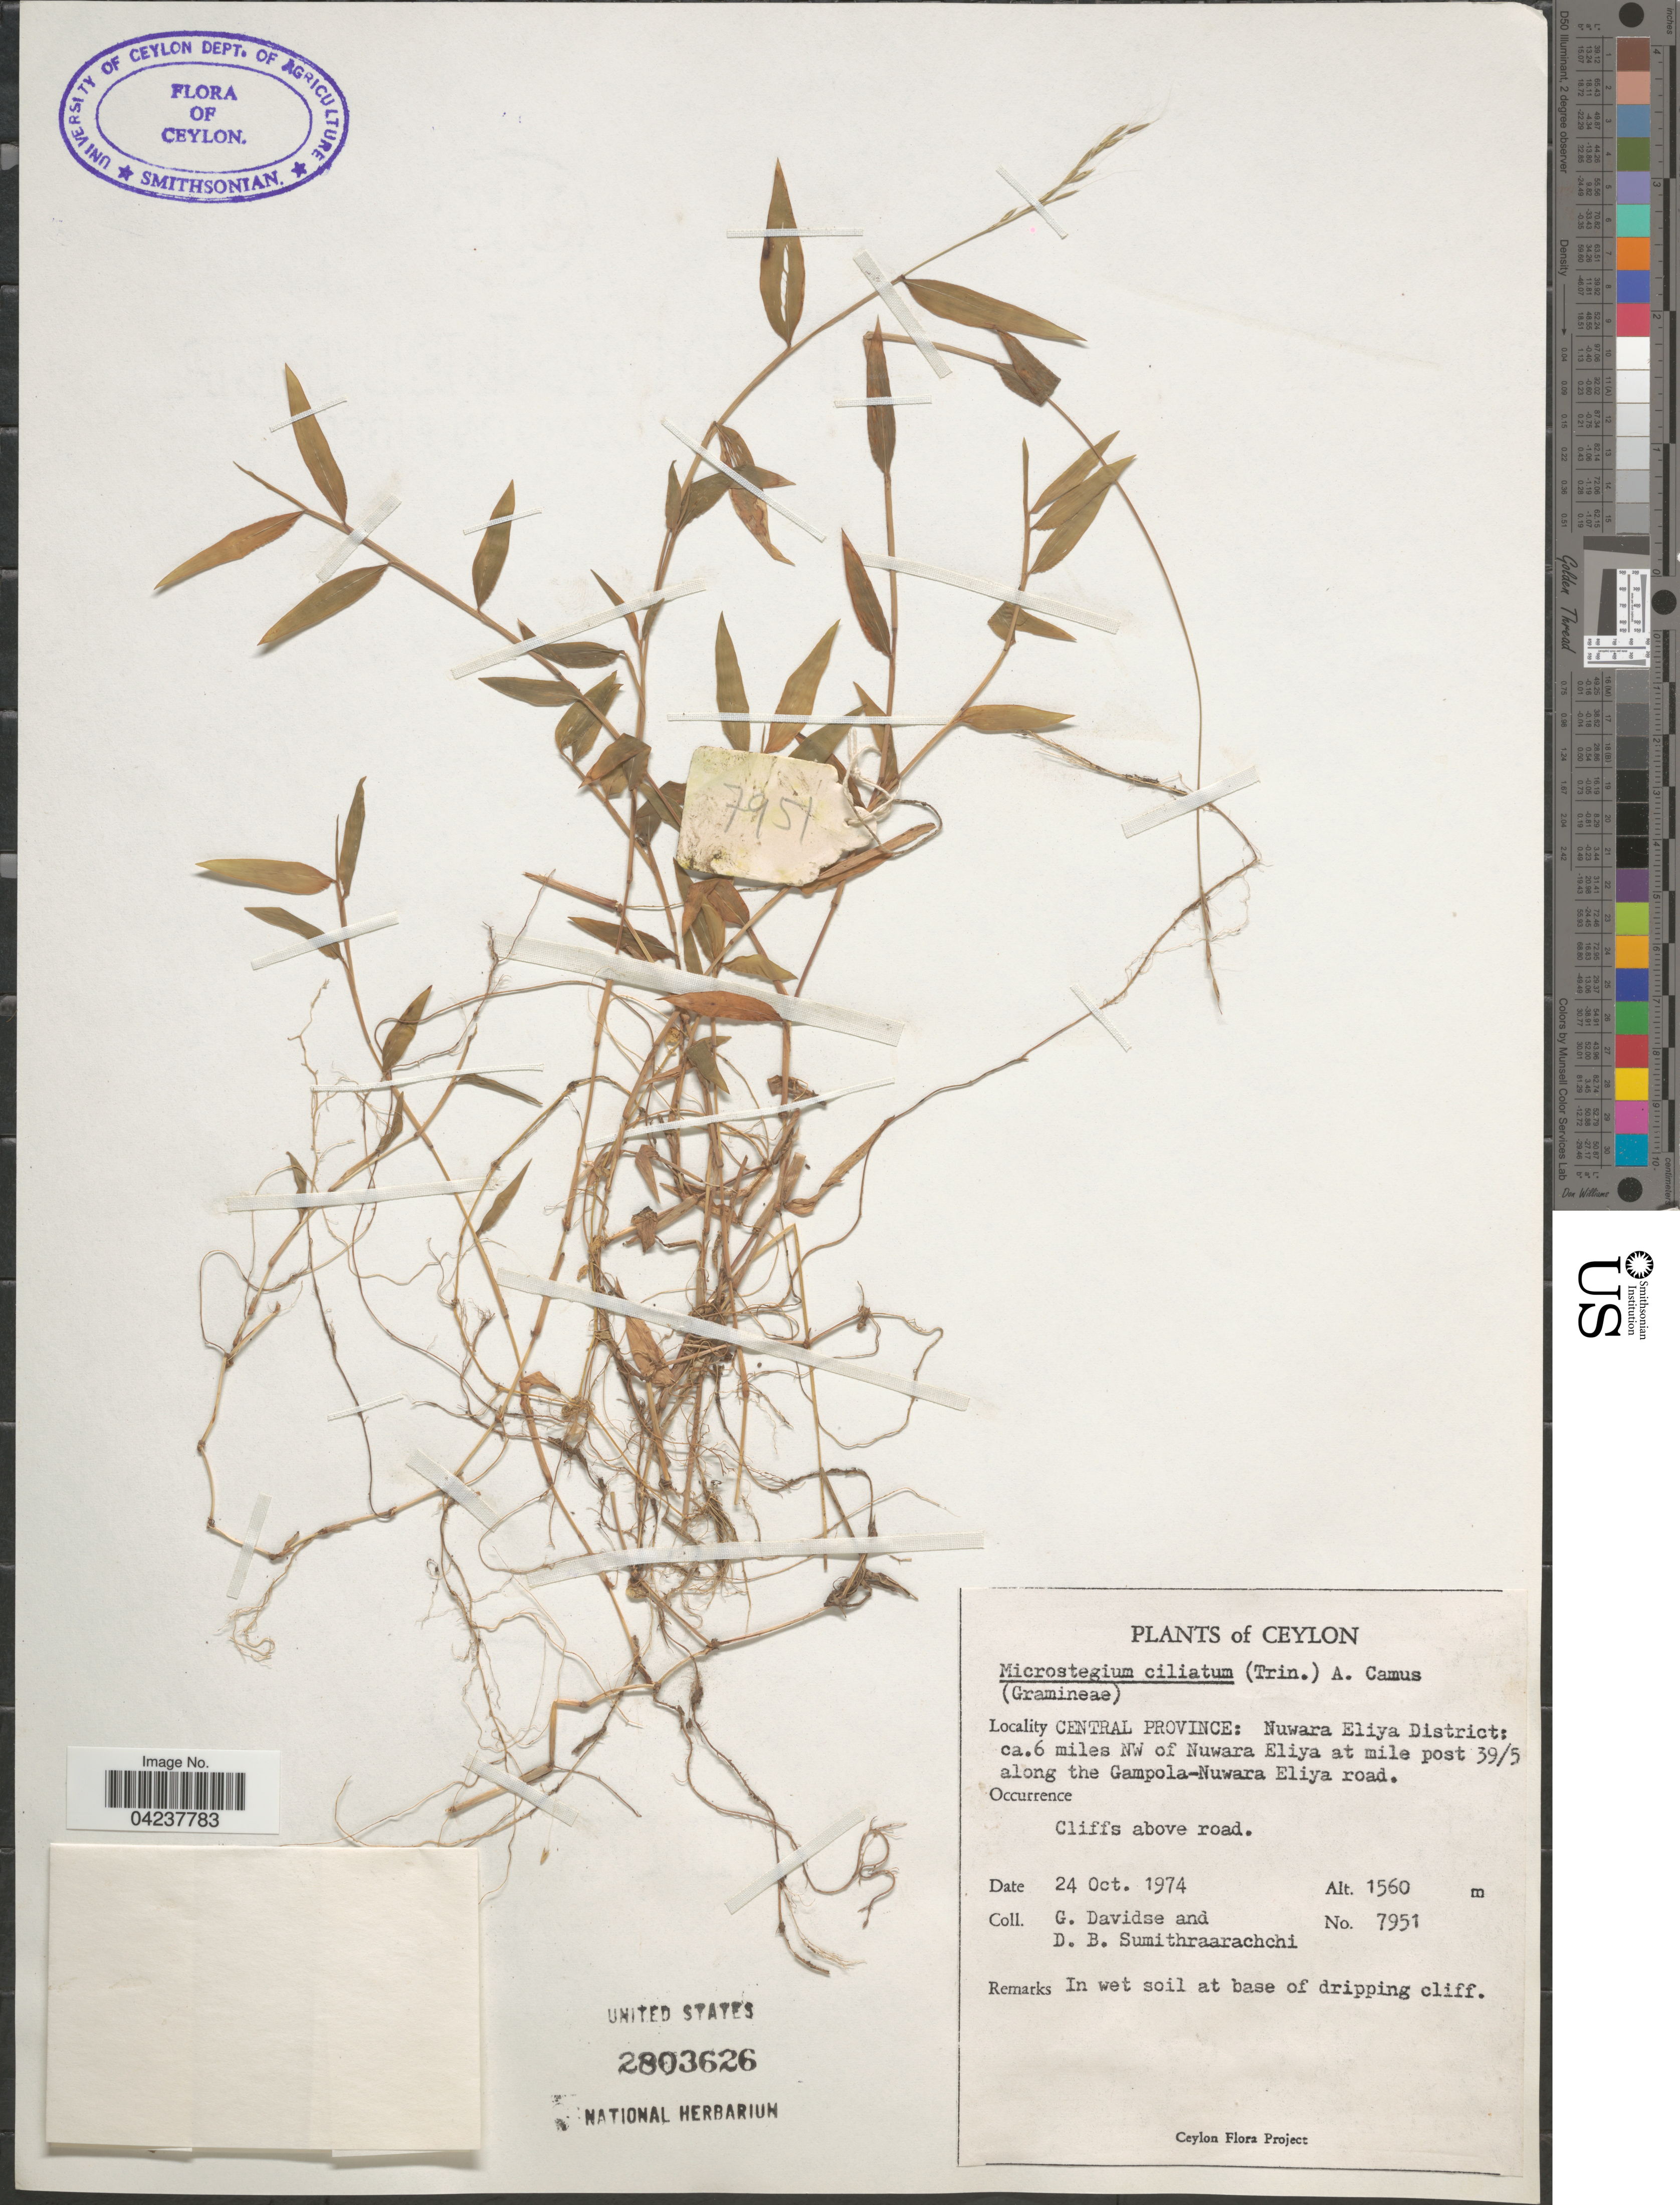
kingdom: Plantae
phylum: Tracheophyta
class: Liliopsida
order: Poales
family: Poaceae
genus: Microstegium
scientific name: Microstegium ciliatum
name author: (Trin.) A. Camus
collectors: G. Davidse & D. B. Sumithraarachchi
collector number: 7951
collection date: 1974-10-24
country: Sri Lanka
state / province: Central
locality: Ceylon. Nuwara Eliya District: ca. 6 miles NW of Nuwara Eliya at mile post 39/5 along the Gampola-Nuwara Eliya road.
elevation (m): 1560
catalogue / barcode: US 2803626